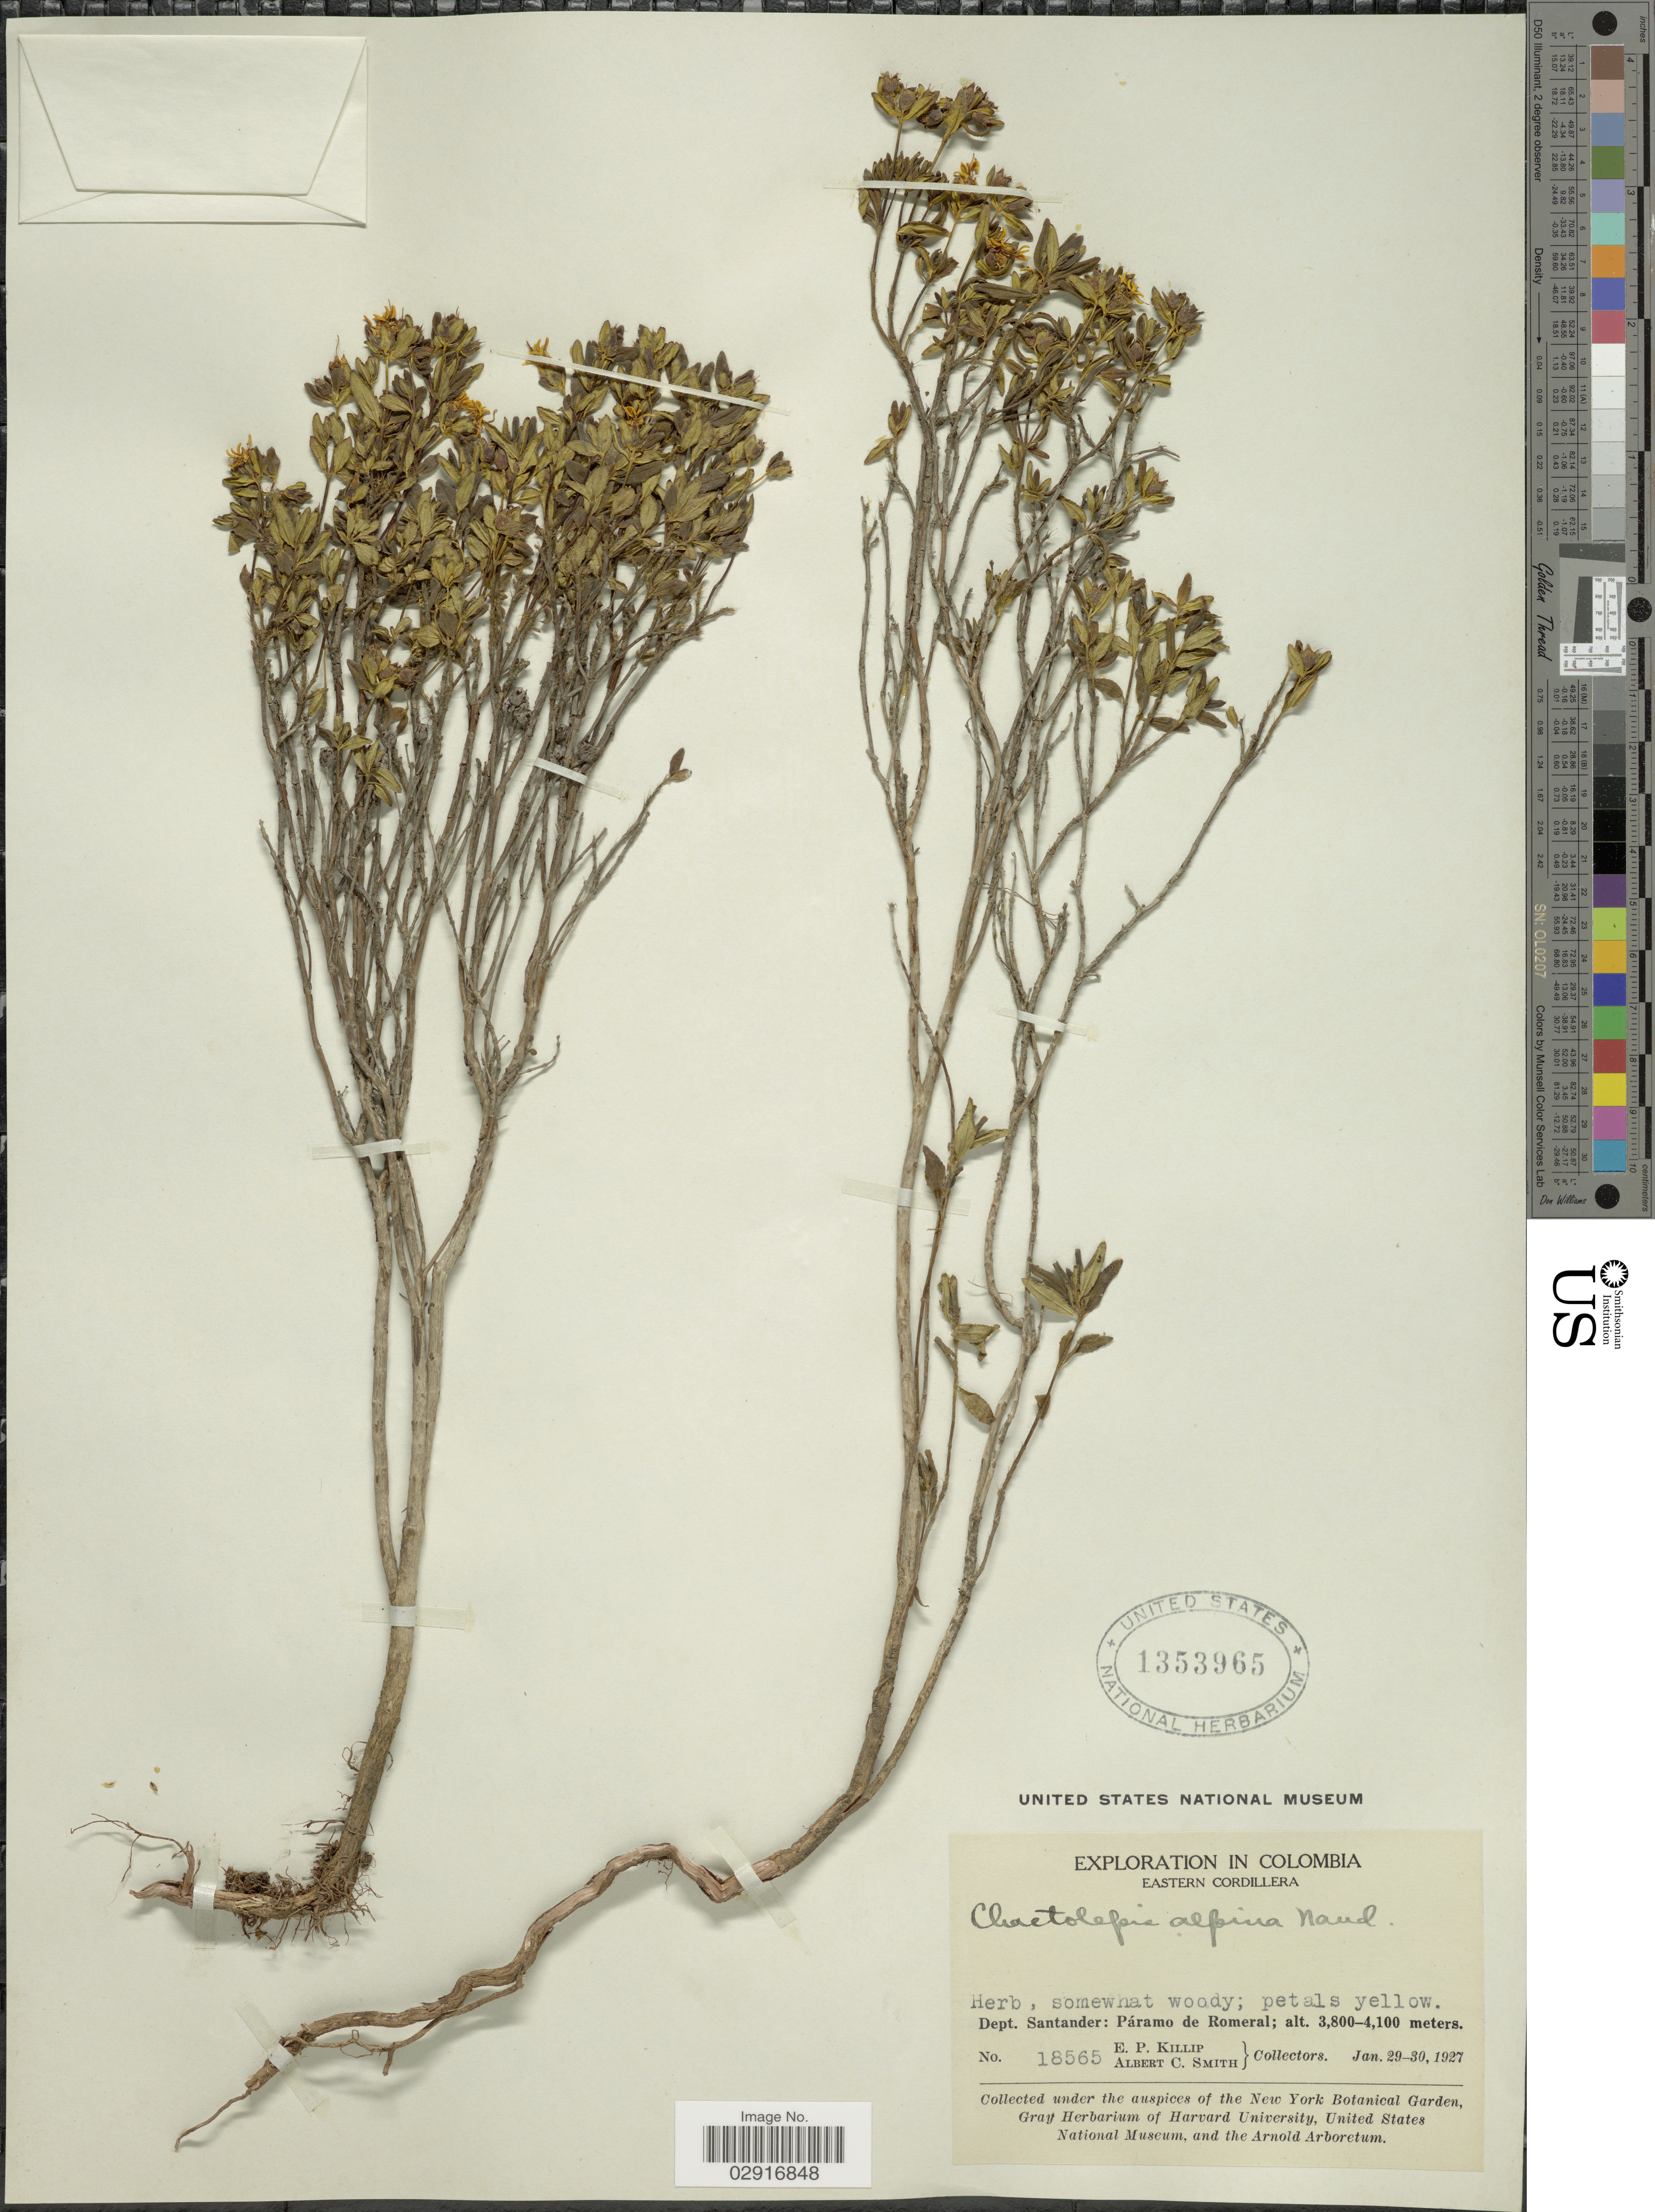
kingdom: Plantae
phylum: Tracheophyta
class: Magnoliopsida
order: Myrtales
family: Melastomataceae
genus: Chaetolepis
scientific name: Chaetolepis alpina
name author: Naudin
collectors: E. P. Killip & A. C. Smith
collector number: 18565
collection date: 1927-01-29/1927-01-30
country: Colombia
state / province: Santander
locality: Eastern Cordillera. Dept. Santander: Páramo de Romeral.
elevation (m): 3800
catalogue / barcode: US 1353965